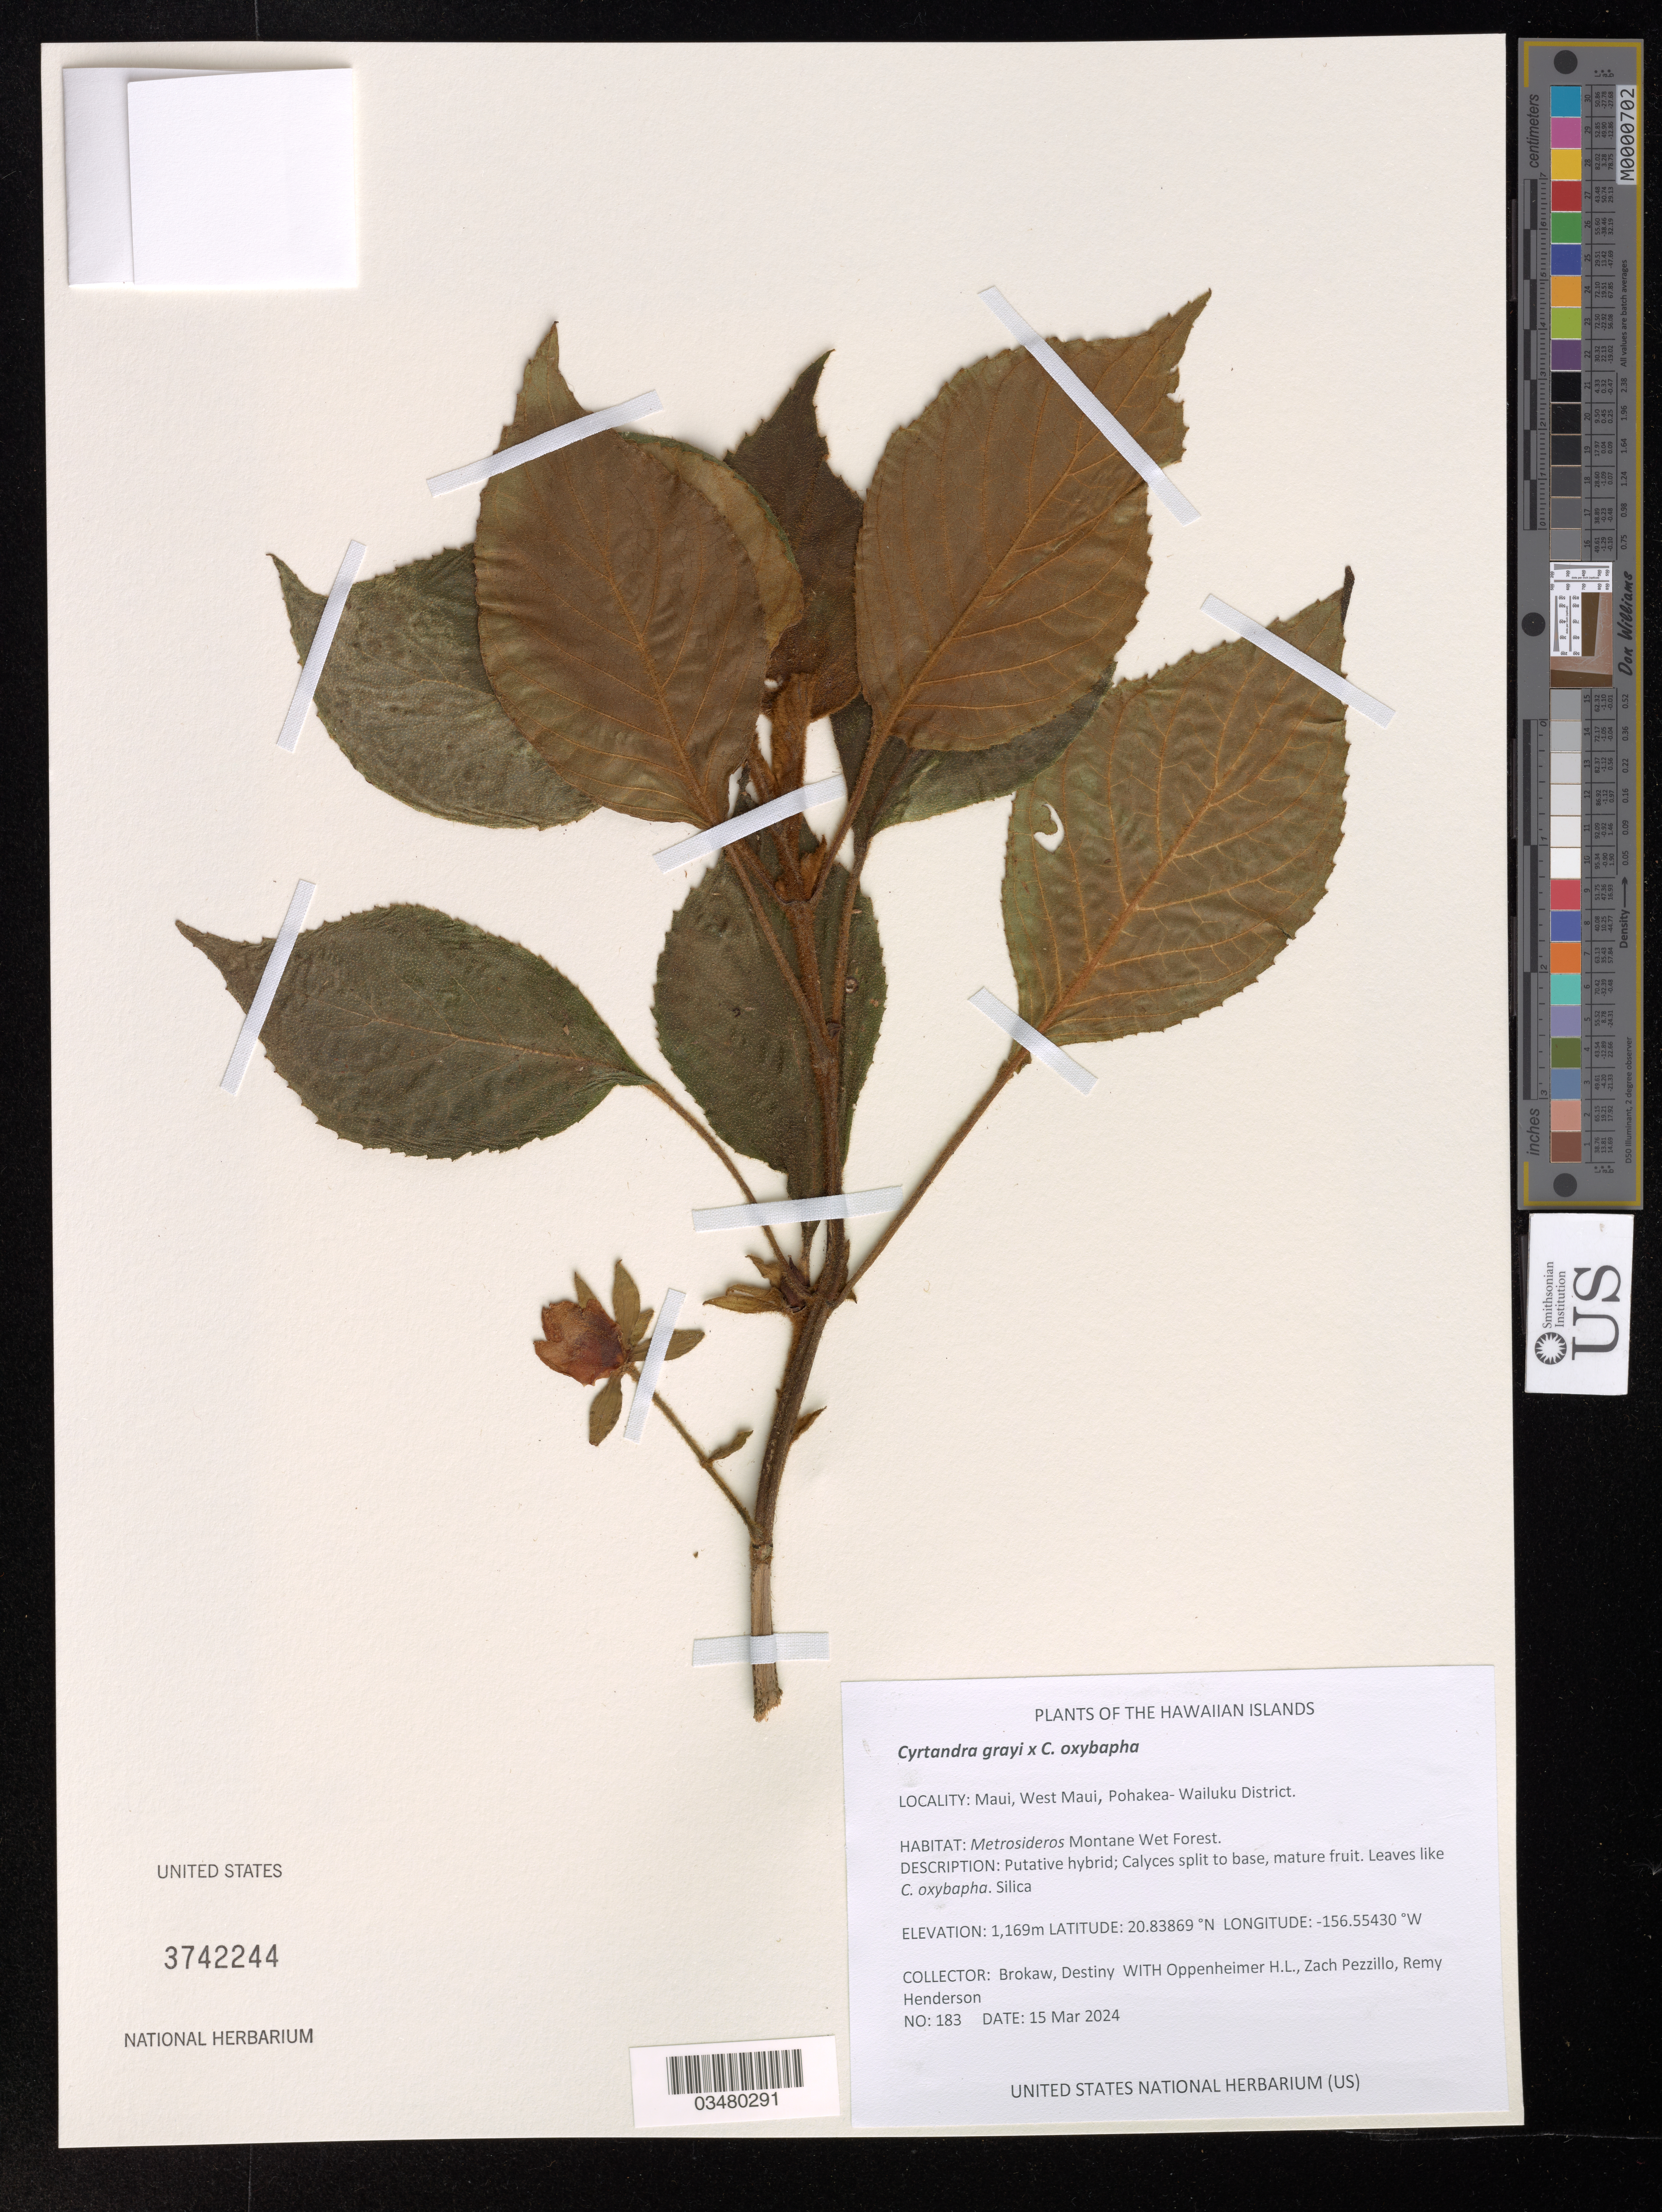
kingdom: Plantae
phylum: Tracheophyta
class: Magnoliopsida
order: Lamiales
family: Gesneriaceae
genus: Cyrtandra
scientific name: Cyrtandra grayi x C. oxybapha W.L. Wagner & D.R. Herbst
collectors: H. L. Oppenheimer, Z. Pezzillo & R. Henderson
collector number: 183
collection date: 2024-03-15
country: United States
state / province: Hawaii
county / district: Maui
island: Maui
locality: West Maui, Pohakea-Wailuku District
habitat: Montane wet forest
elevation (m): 1169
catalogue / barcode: US 3742244